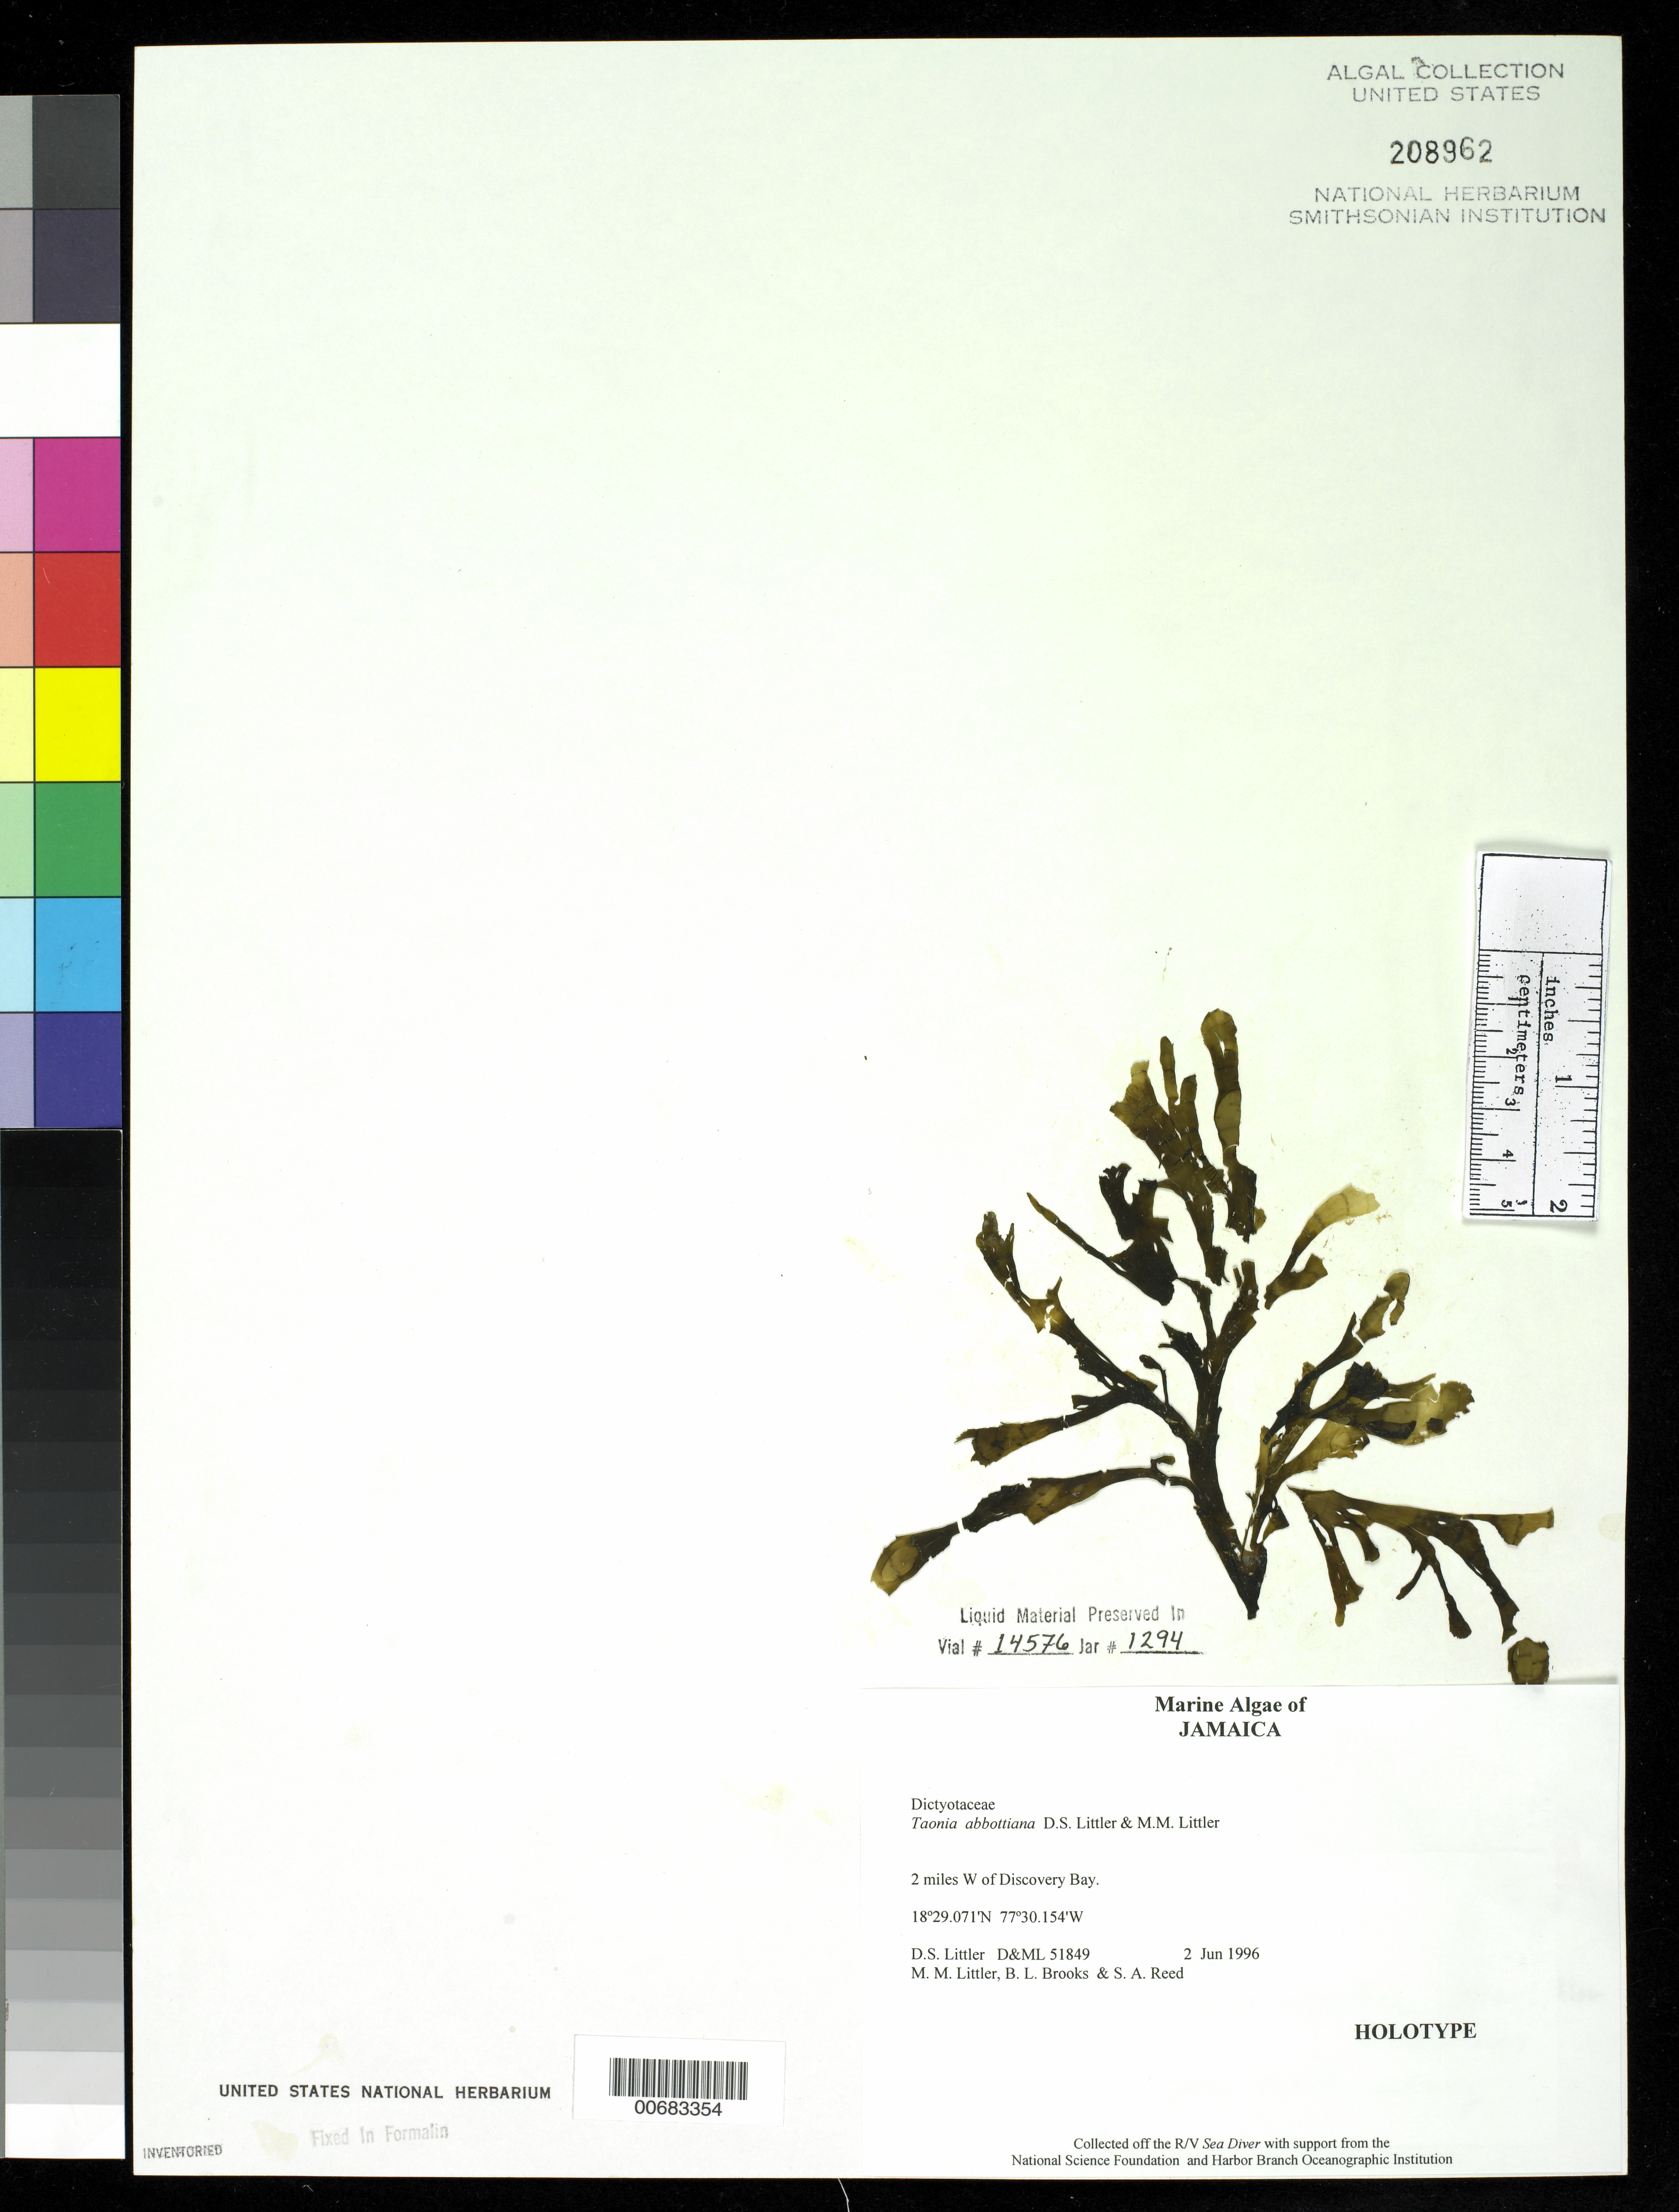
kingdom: Chromista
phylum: Ochrophyta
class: Phaeophyceae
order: Dictyotales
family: Dictyotaceae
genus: Taonia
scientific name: Taonia abbottiana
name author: D.S. Littler & Littler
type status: Holotype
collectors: D. S. Littler, M. M. Littler, B. Brooks & S. Reed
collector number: D&ML 51849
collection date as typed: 02 Jun 1996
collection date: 1996-06-02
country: Jamaica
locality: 2 miles west of Discovery Bay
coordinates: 18 29.071" N, 77 30.154' W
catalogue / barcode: US 208962